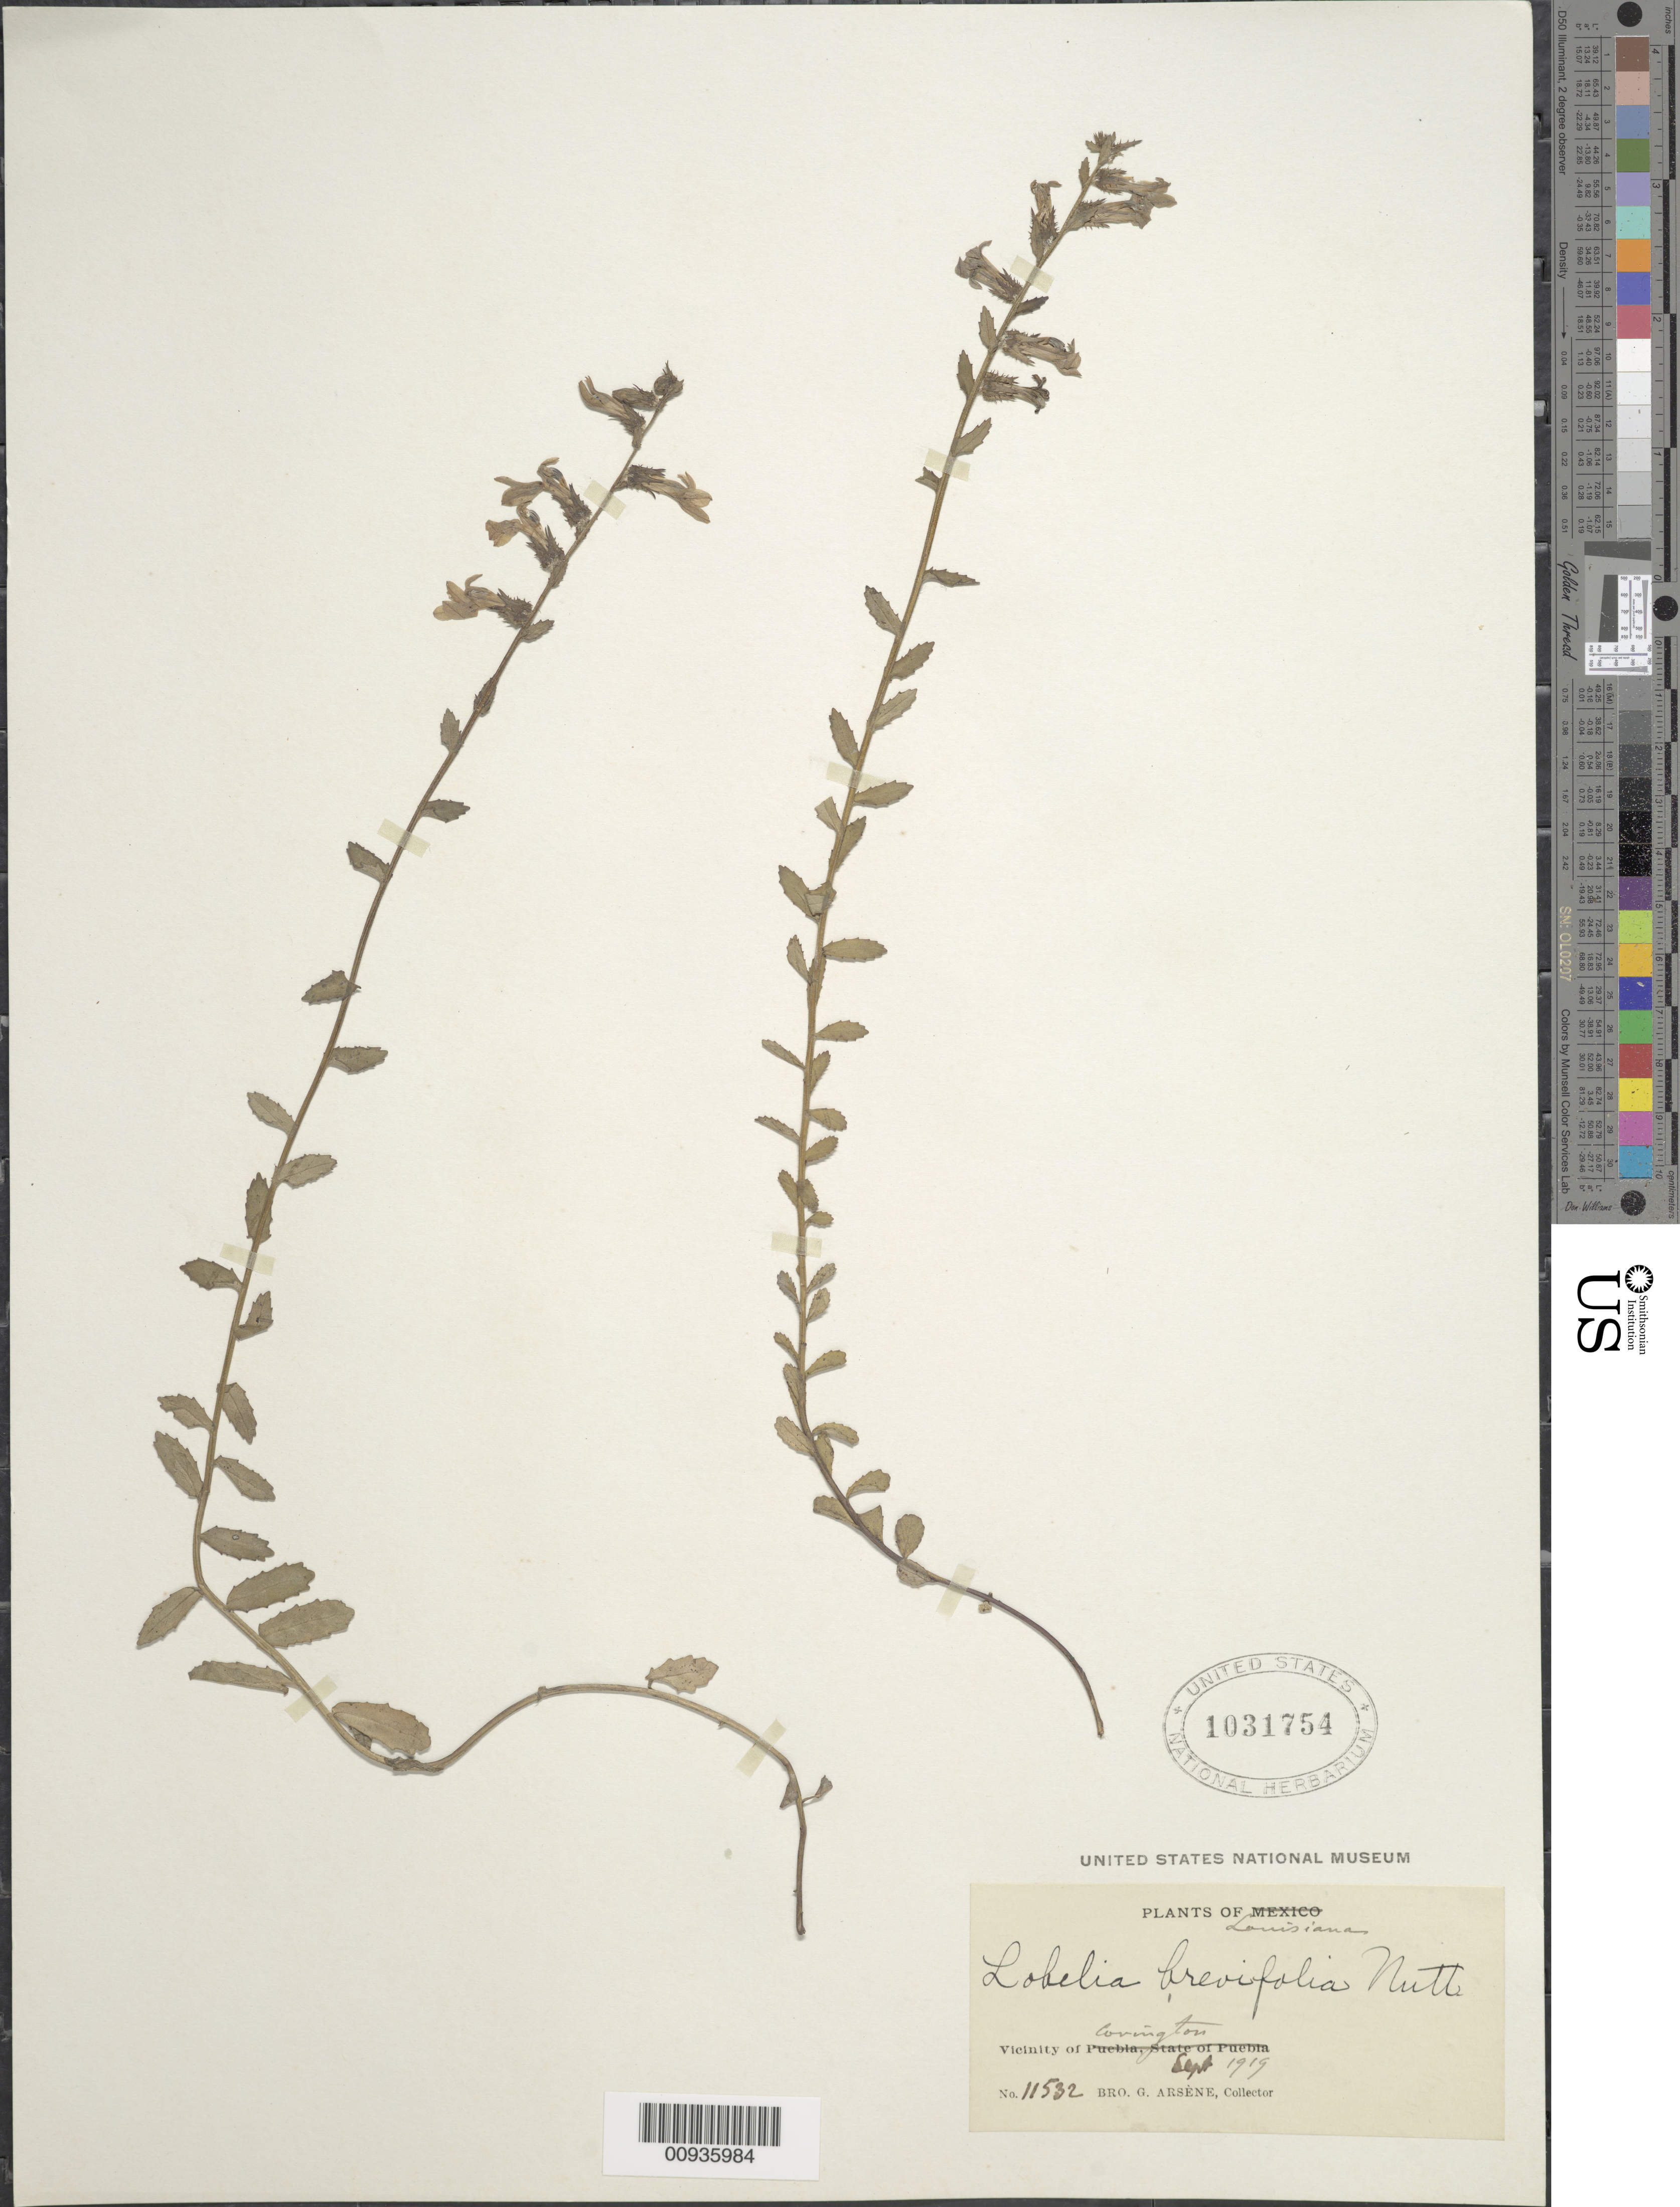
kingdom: Plantae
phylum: Tracheophyta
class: Magnoliopsida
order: Asterales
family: Campanulaceae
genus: Lobelia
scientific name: Lobelia brevifolia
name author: Nutt. ex A. DC.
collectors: Bro. G. Arsène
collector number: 11532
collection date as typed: Sep 1919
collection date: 1919-09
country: United States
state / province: Louisiana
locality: Covington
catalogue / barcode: US 1031754